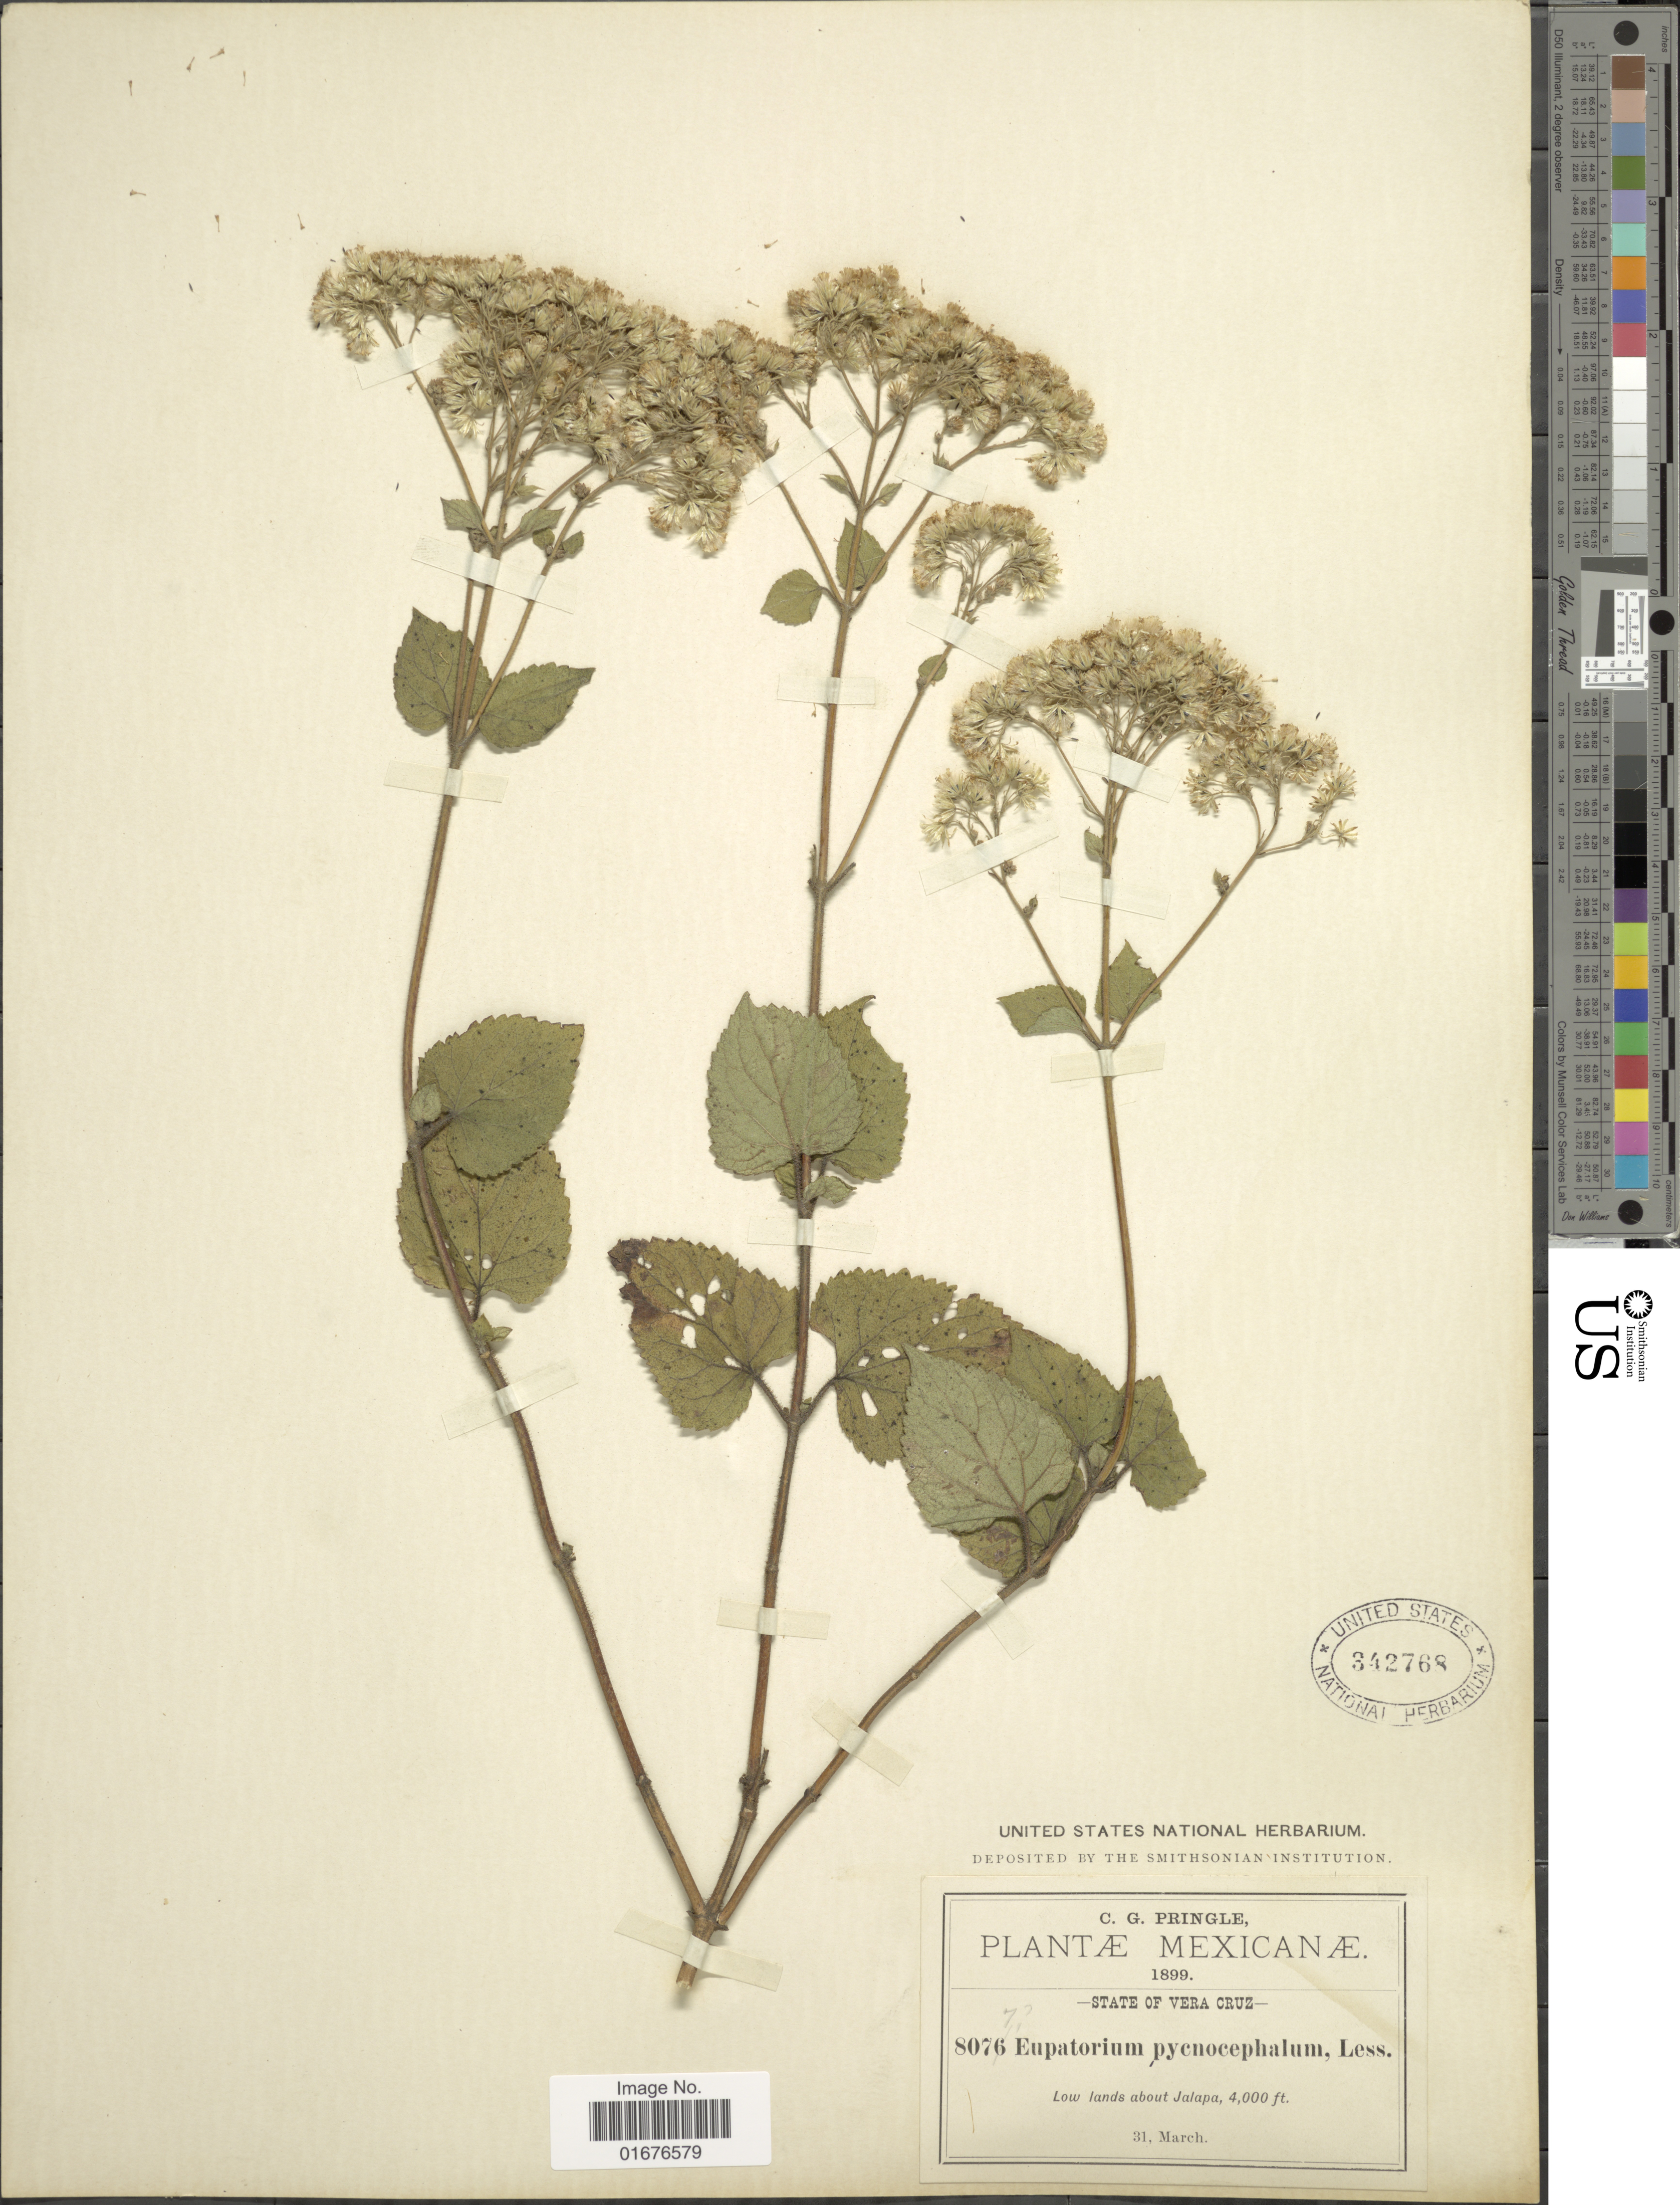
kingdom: Plantae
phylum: Tracheophyta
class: Magnoliopsida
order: Asterales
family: Asteraceae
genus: Ageratina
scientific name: Ageratina pichinchensis var. bustamenta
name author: (DC.) R.M. King & H. Rob.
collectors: C. G. Pringle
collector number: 8077*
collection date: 1899-03-31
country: Mexico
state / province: Veracruz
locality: Vera Cruz, Low lands about Jalapa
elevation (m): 1219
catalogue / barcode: US 342768